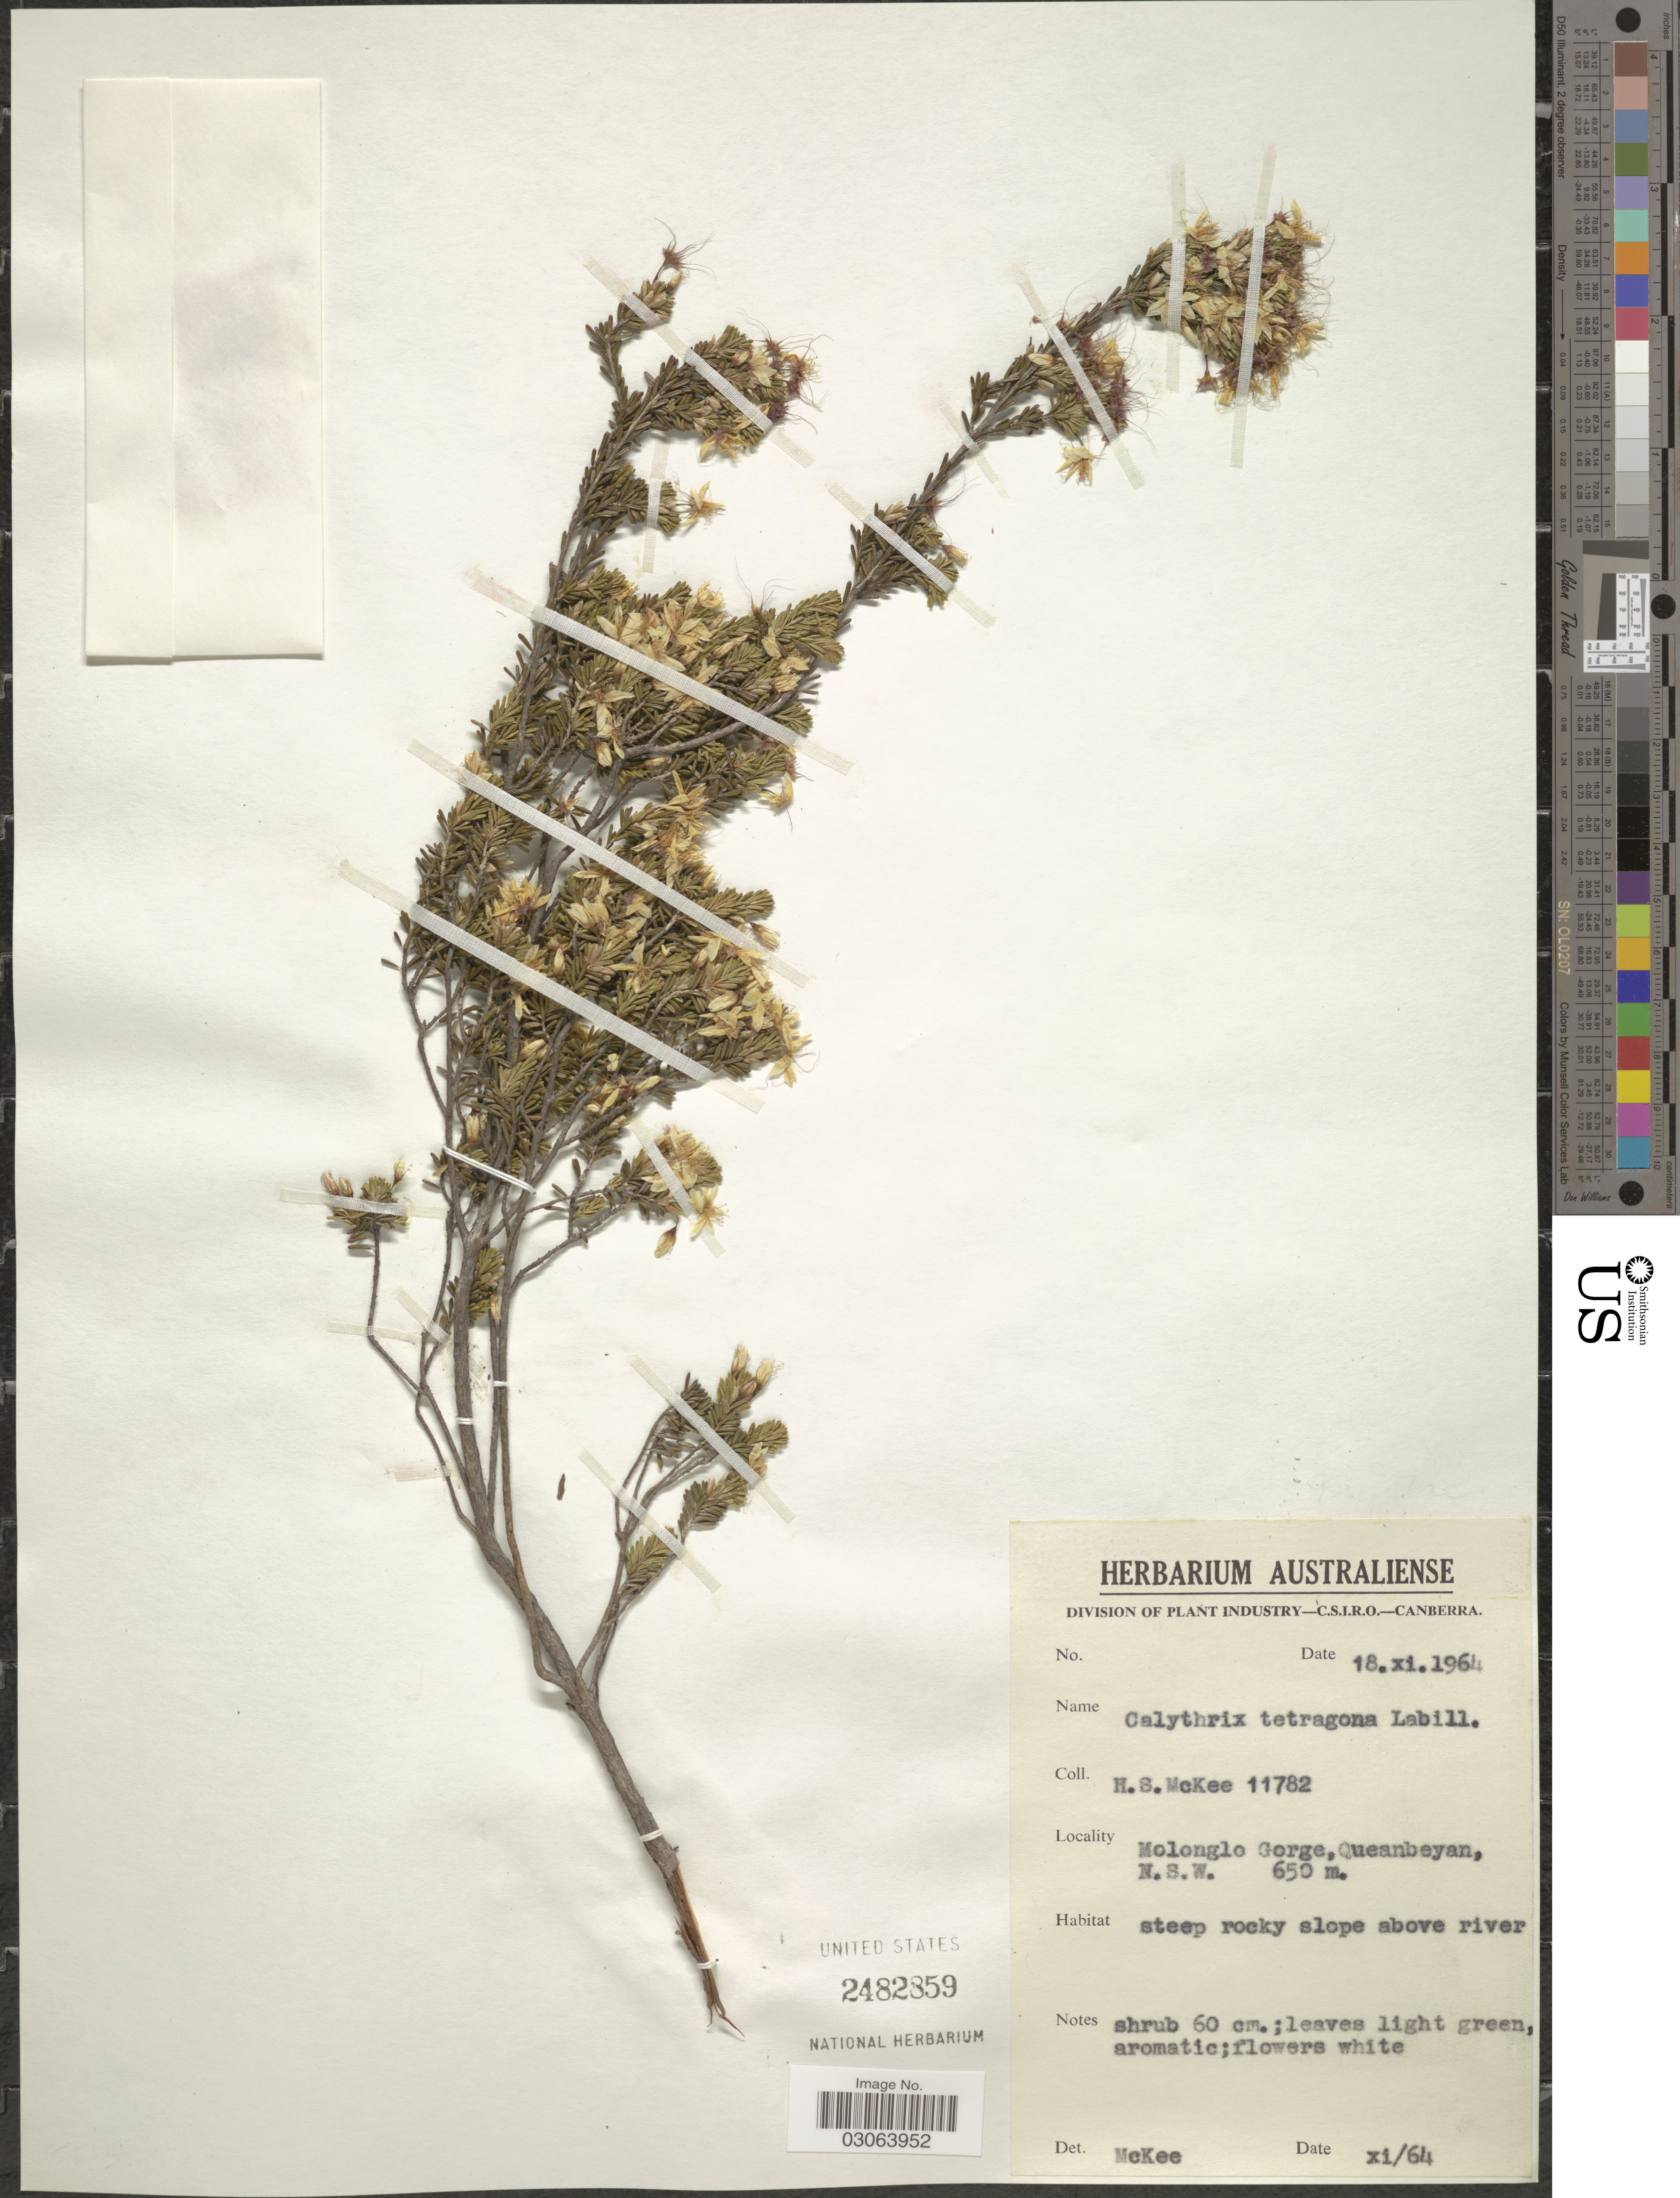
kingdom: Plantae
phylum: Tracheophyta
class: Magnoliopsida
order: Myrtales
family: Myrtaceae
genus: Calytrix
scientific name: Calytrix tetragona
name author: Labill.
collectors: H. S. McKee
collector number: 11782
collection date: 1964-11-18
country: Australia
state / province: New South Wales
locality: Molonglo Gorge, Queanbeyan.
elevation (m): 650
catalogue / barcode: US 2482859